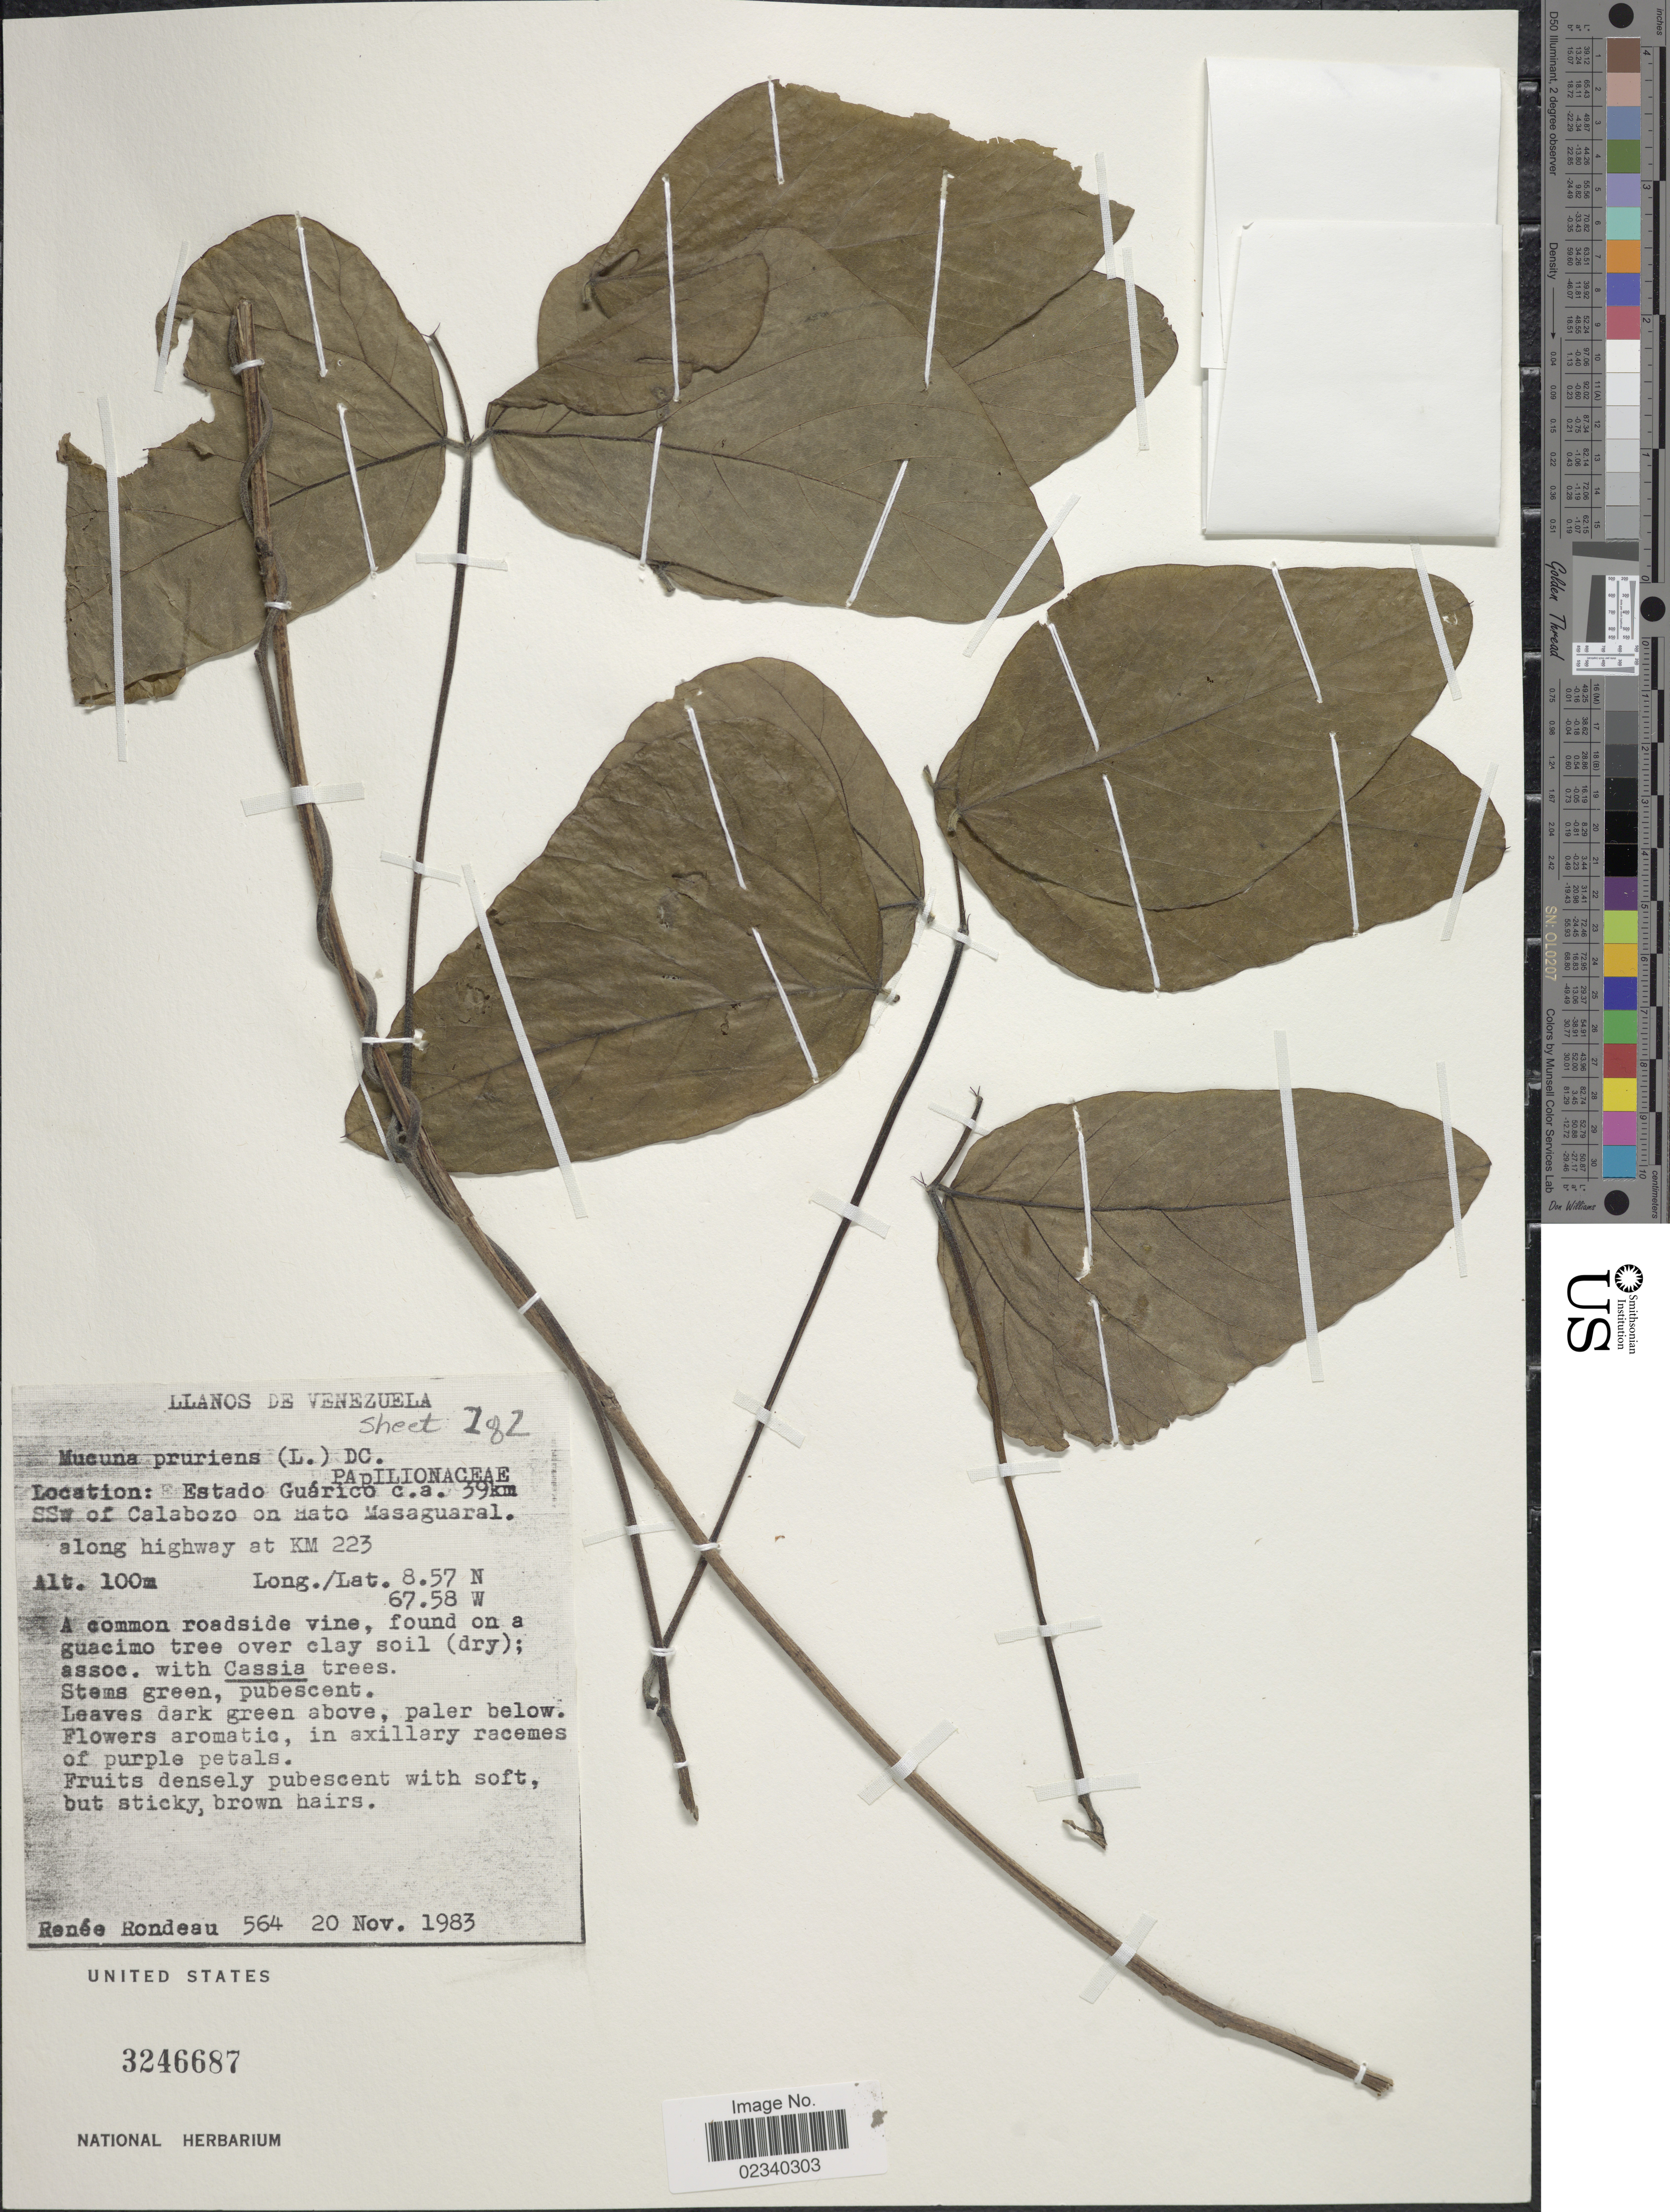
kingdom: Plantae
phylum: Tracheophyta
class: Magnoliopsida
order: Fabales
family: Fabaceae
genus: Mucuna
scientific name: Mucuna pruriens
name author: (L.) DC.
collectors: R. Rondeau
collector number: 564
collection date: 1983-11-20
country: Venezuela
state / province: Guárico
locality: Estado Guarico c.a. 39km SSw of Calabozo on Hato Masaguaral, along highway at KM 223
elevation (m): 100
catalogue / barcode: US 3246687